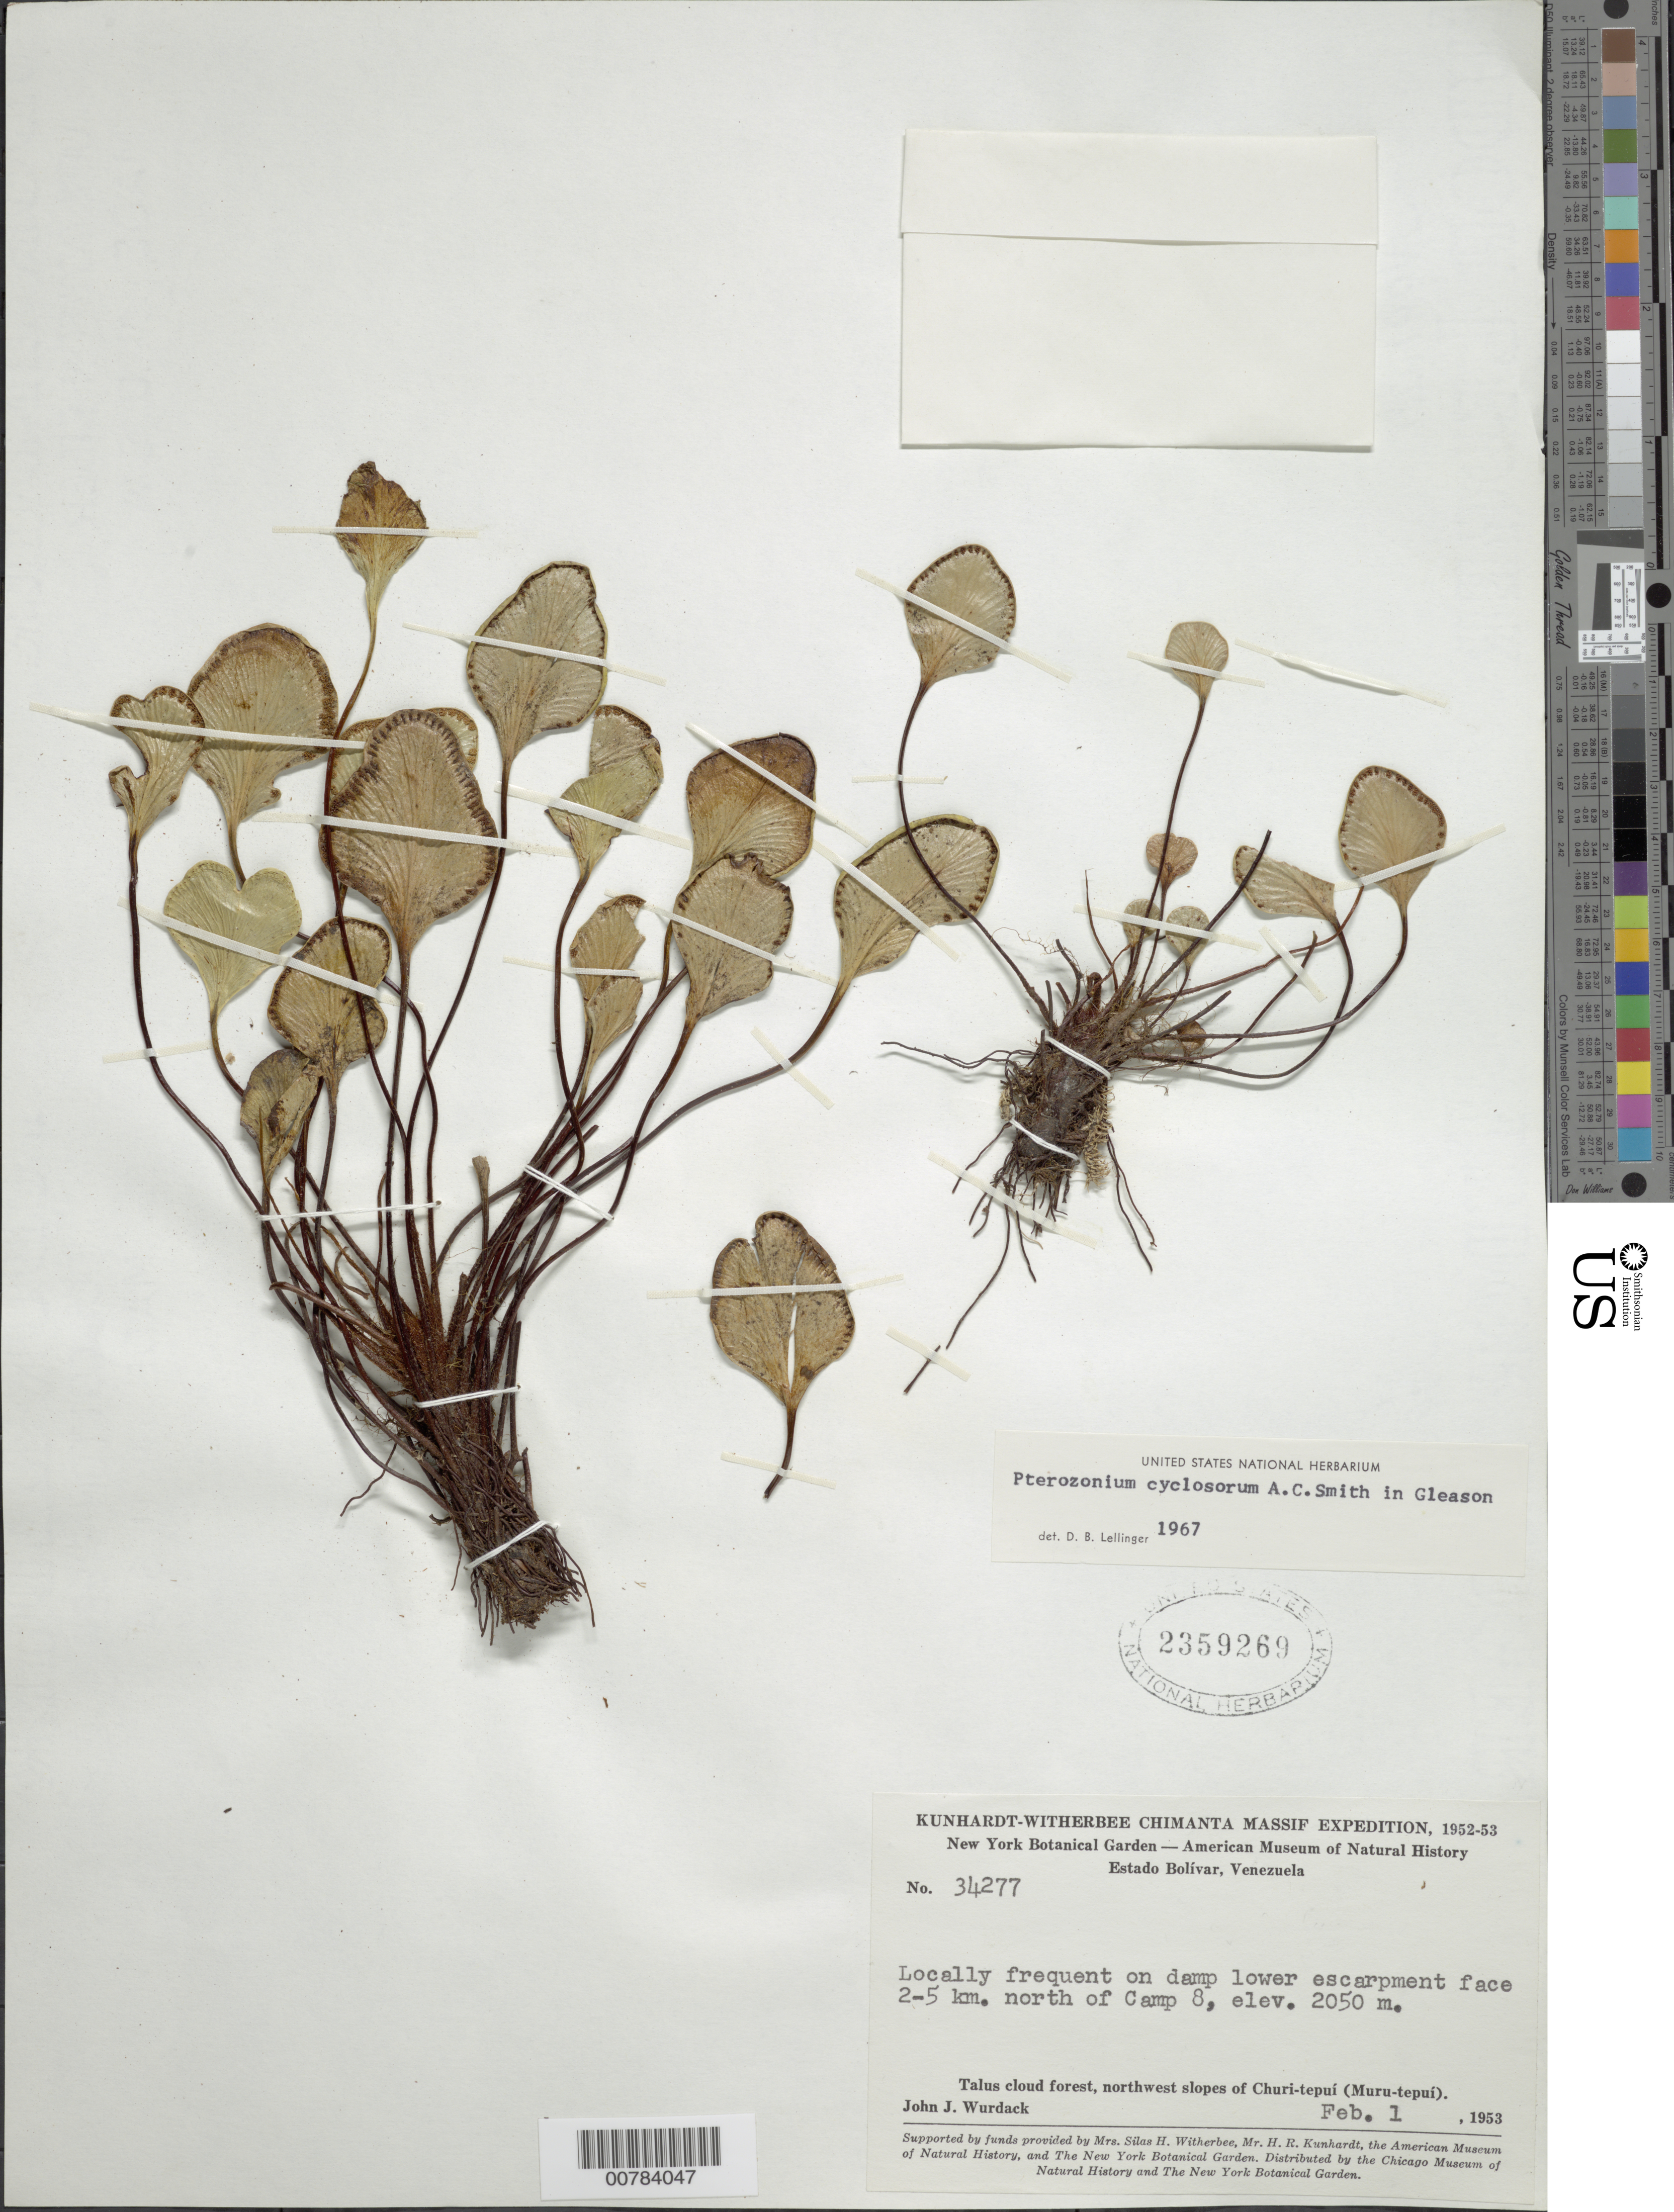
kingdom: Plantae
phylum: Tracheophyta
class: Polypodiopsida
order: Polypodiales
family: Pteridaceae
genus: Pterozonium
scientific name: Pterozonium cyclosorum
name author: A.C. Sm.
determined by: Lellinger, David B., (BOT), Smithsonian Institution - National Museum of Natural History (UNITED STATES)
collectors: J. J. Wurdack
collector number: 34277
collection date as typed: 1-Feb-53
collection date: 1953-02-01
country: Venezuela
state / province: Bolívar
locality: Churi-tepuí (Muru-tepuí), 2-5 km N of Camp 8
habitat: Lower escarpment base, talus cloud forest, NW slopes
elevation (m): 2050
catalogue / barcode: US 2359269